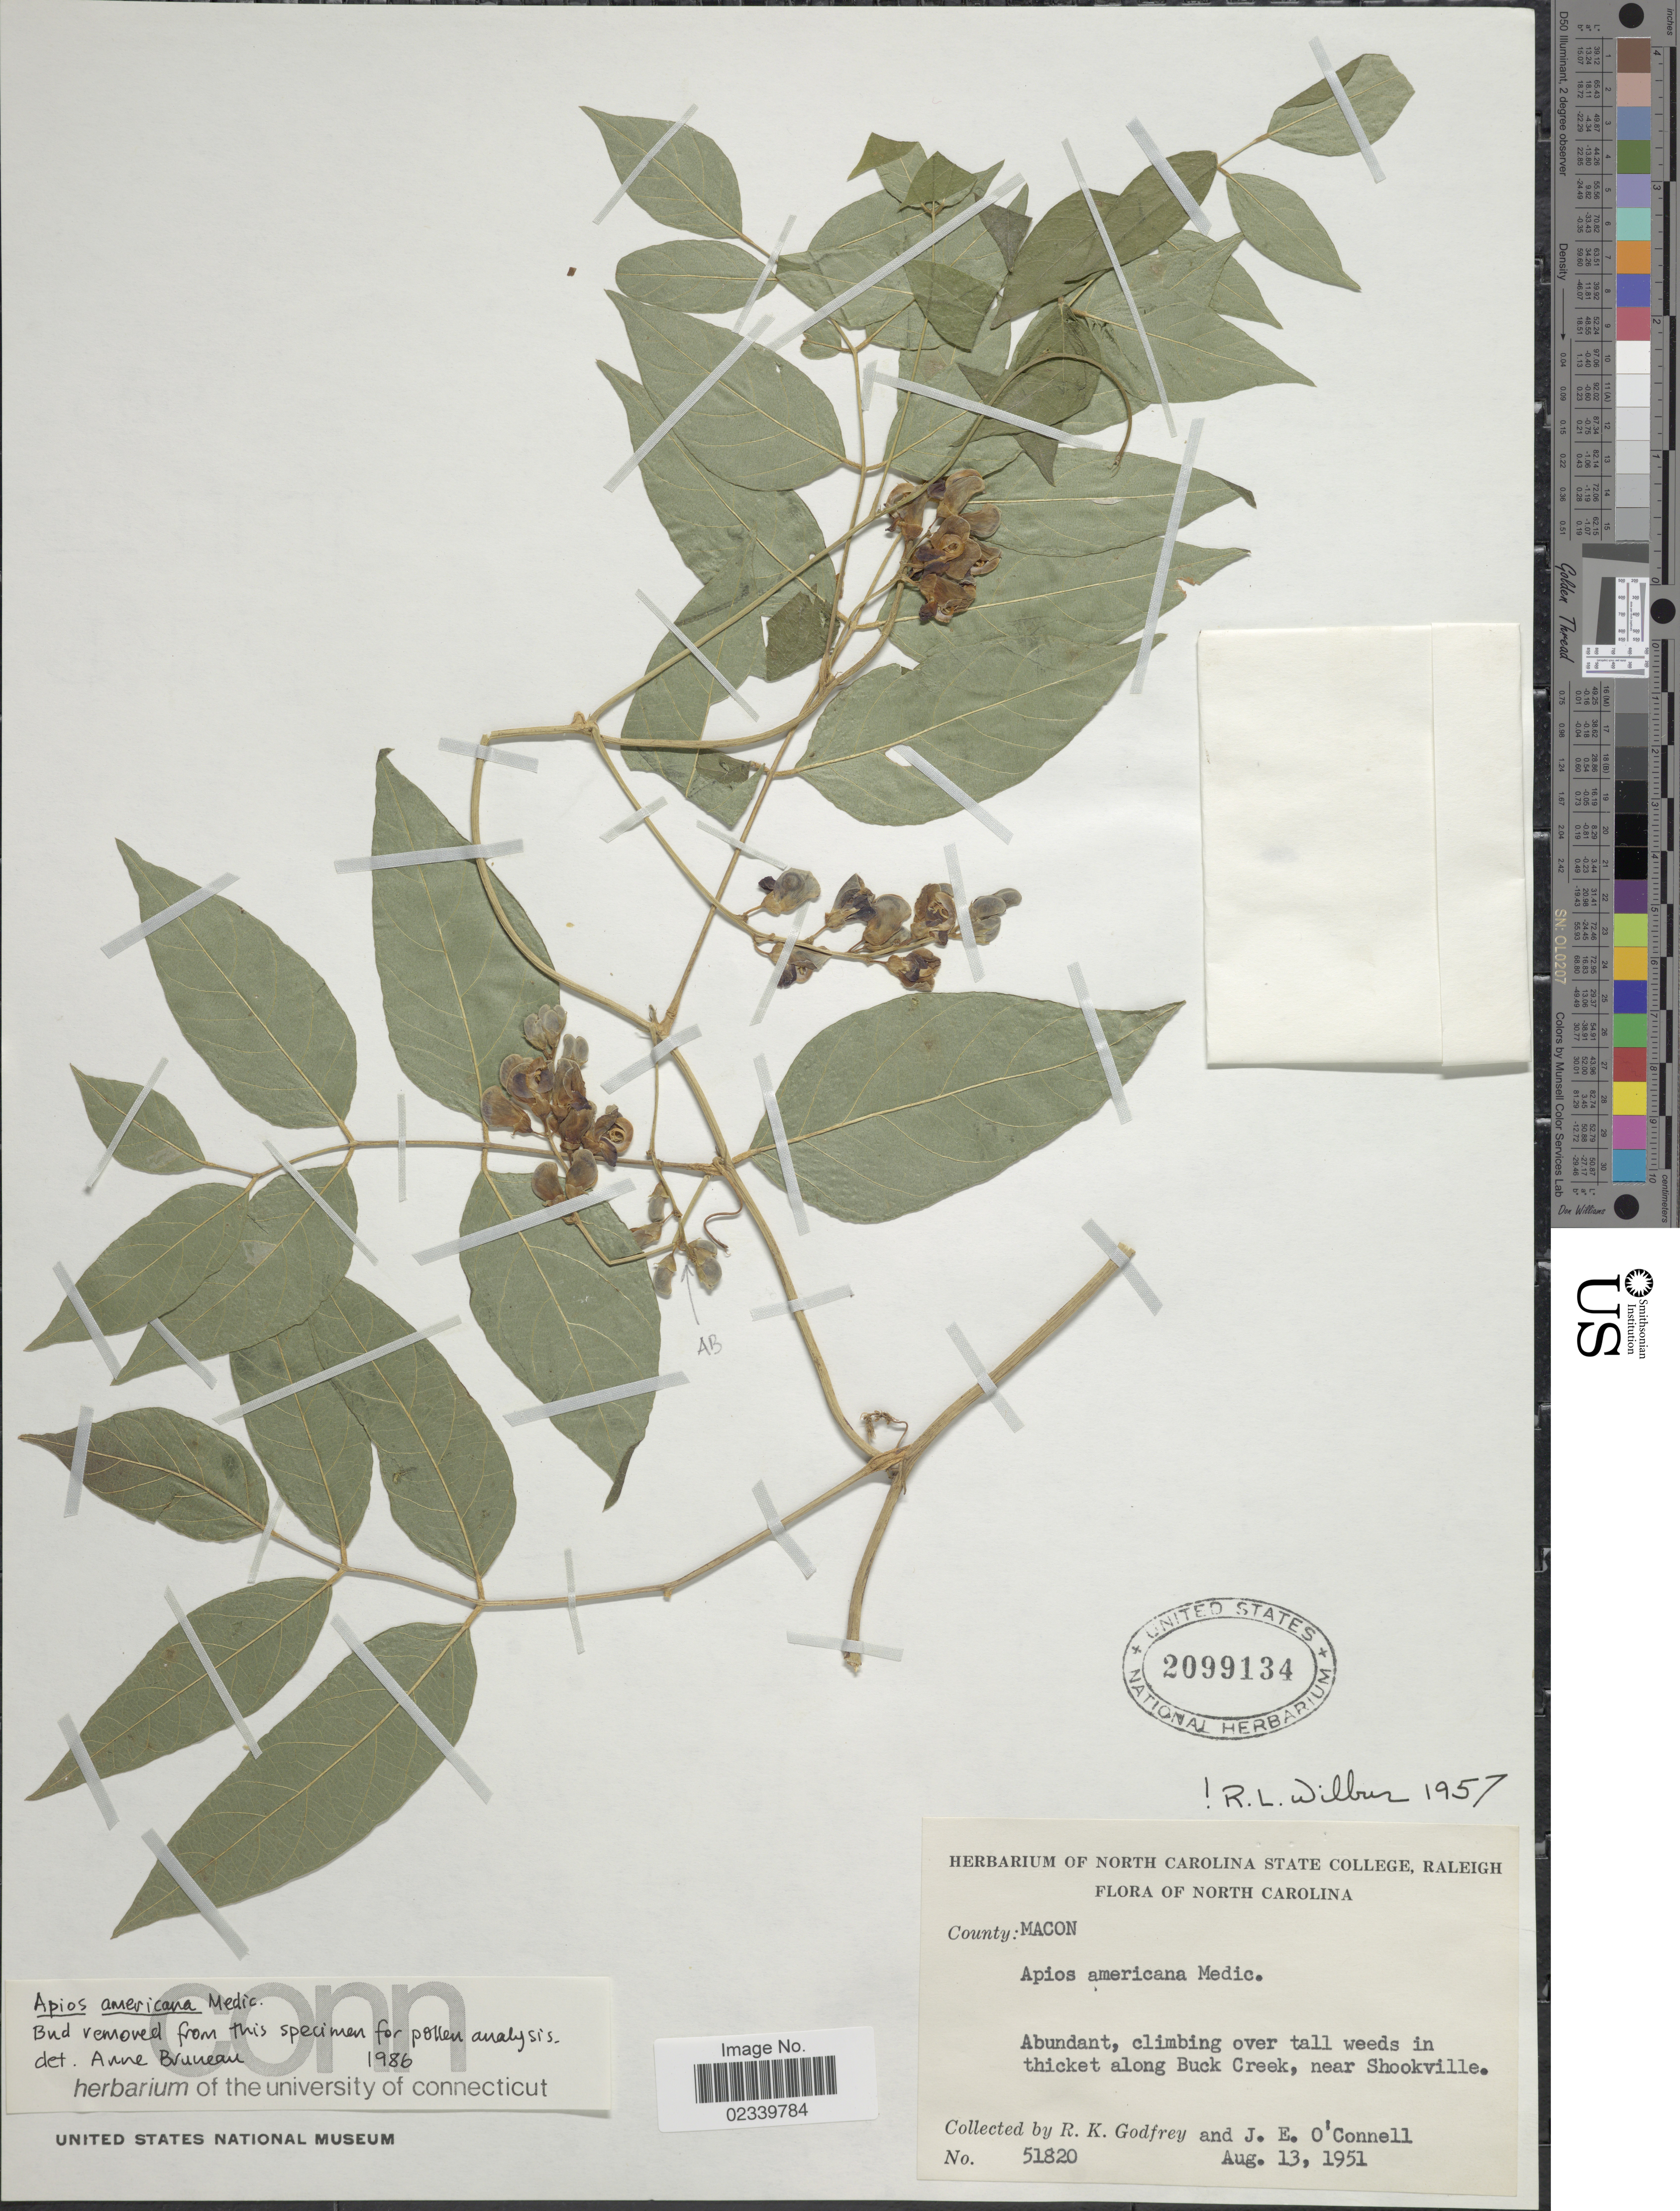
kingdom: Plantae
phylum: Tracheophyta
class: Magnoliopsida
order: Fabales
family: Fabaceae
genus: Apios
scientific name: Apios americana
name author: Medik.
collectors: R. K. Godfrey & J. O'Connell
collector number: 51820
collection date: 1951-08-13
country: United States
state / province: North Carolina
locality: North Carolina, in thicket along Buck Creek near Shookville.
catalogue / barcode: US 2099134